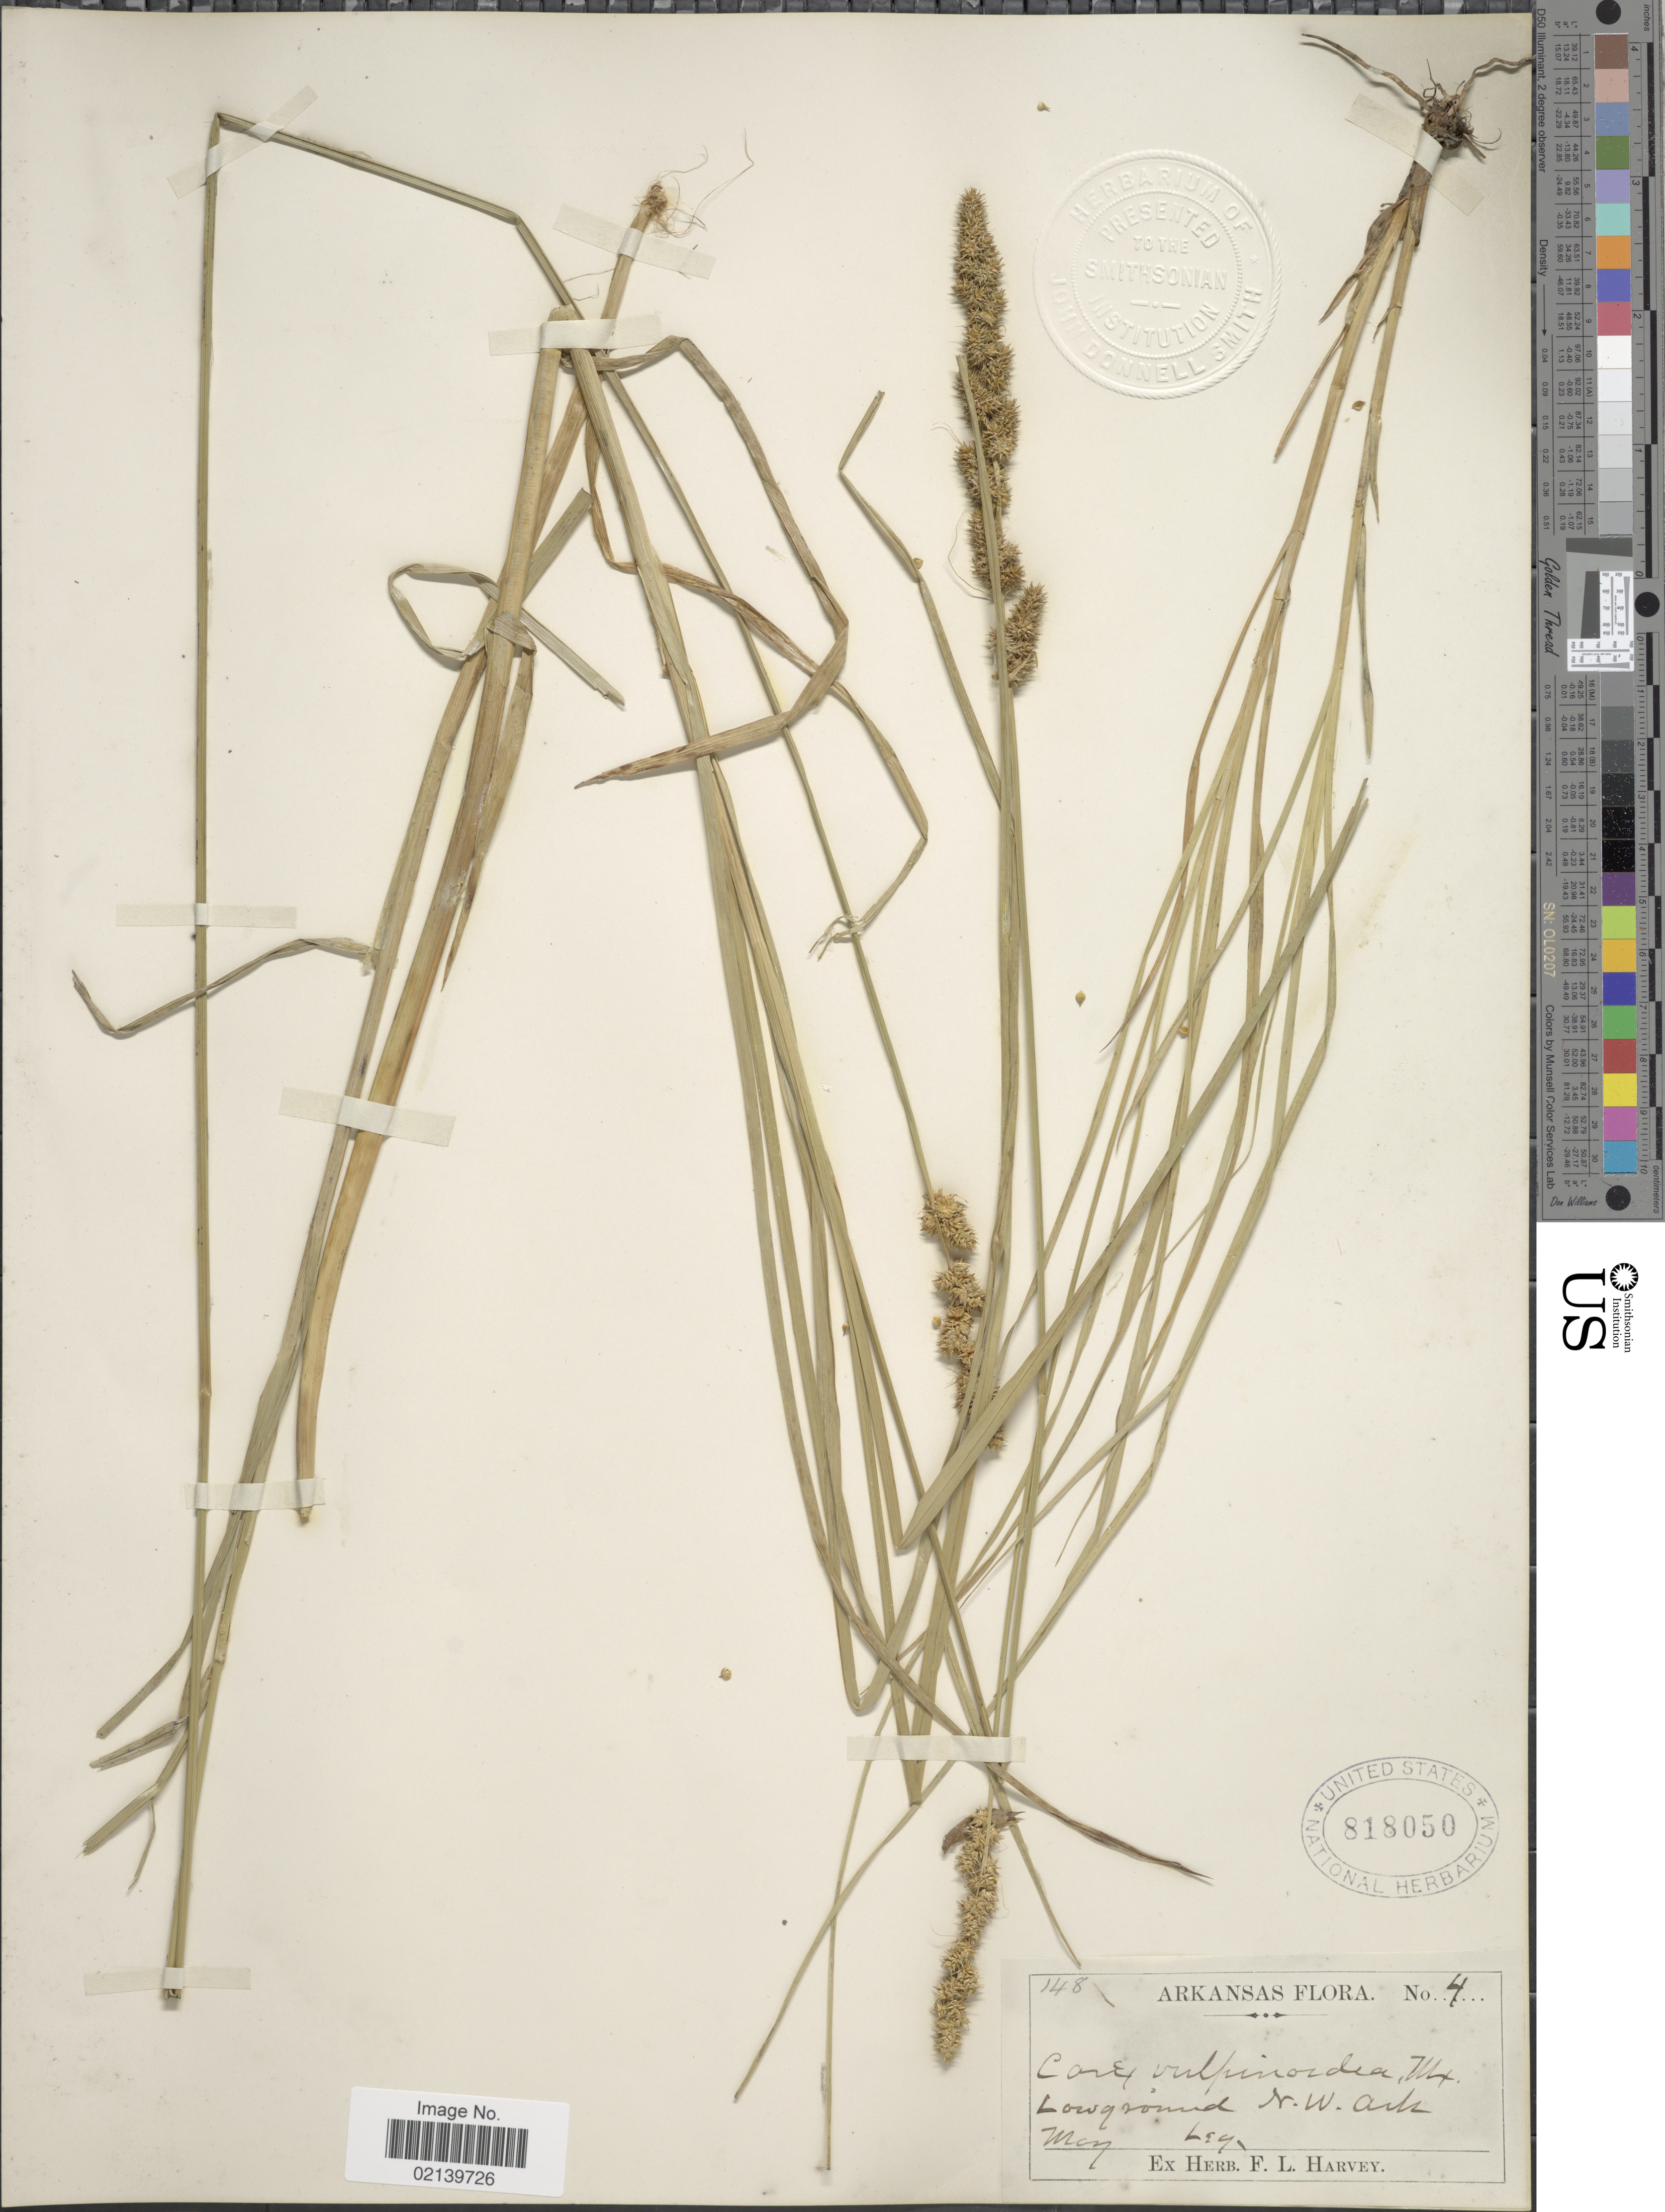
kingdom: Plantae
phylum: Tracheophyta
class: Liliopsida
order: Poales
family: Cyperaceae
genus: Carex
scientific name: Carex vulpinoidea Michx.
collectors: ex herb. F. L. Harvey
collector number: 148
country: United States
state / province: Arkansas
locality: N.W. Arkansas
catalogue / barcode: US 818050